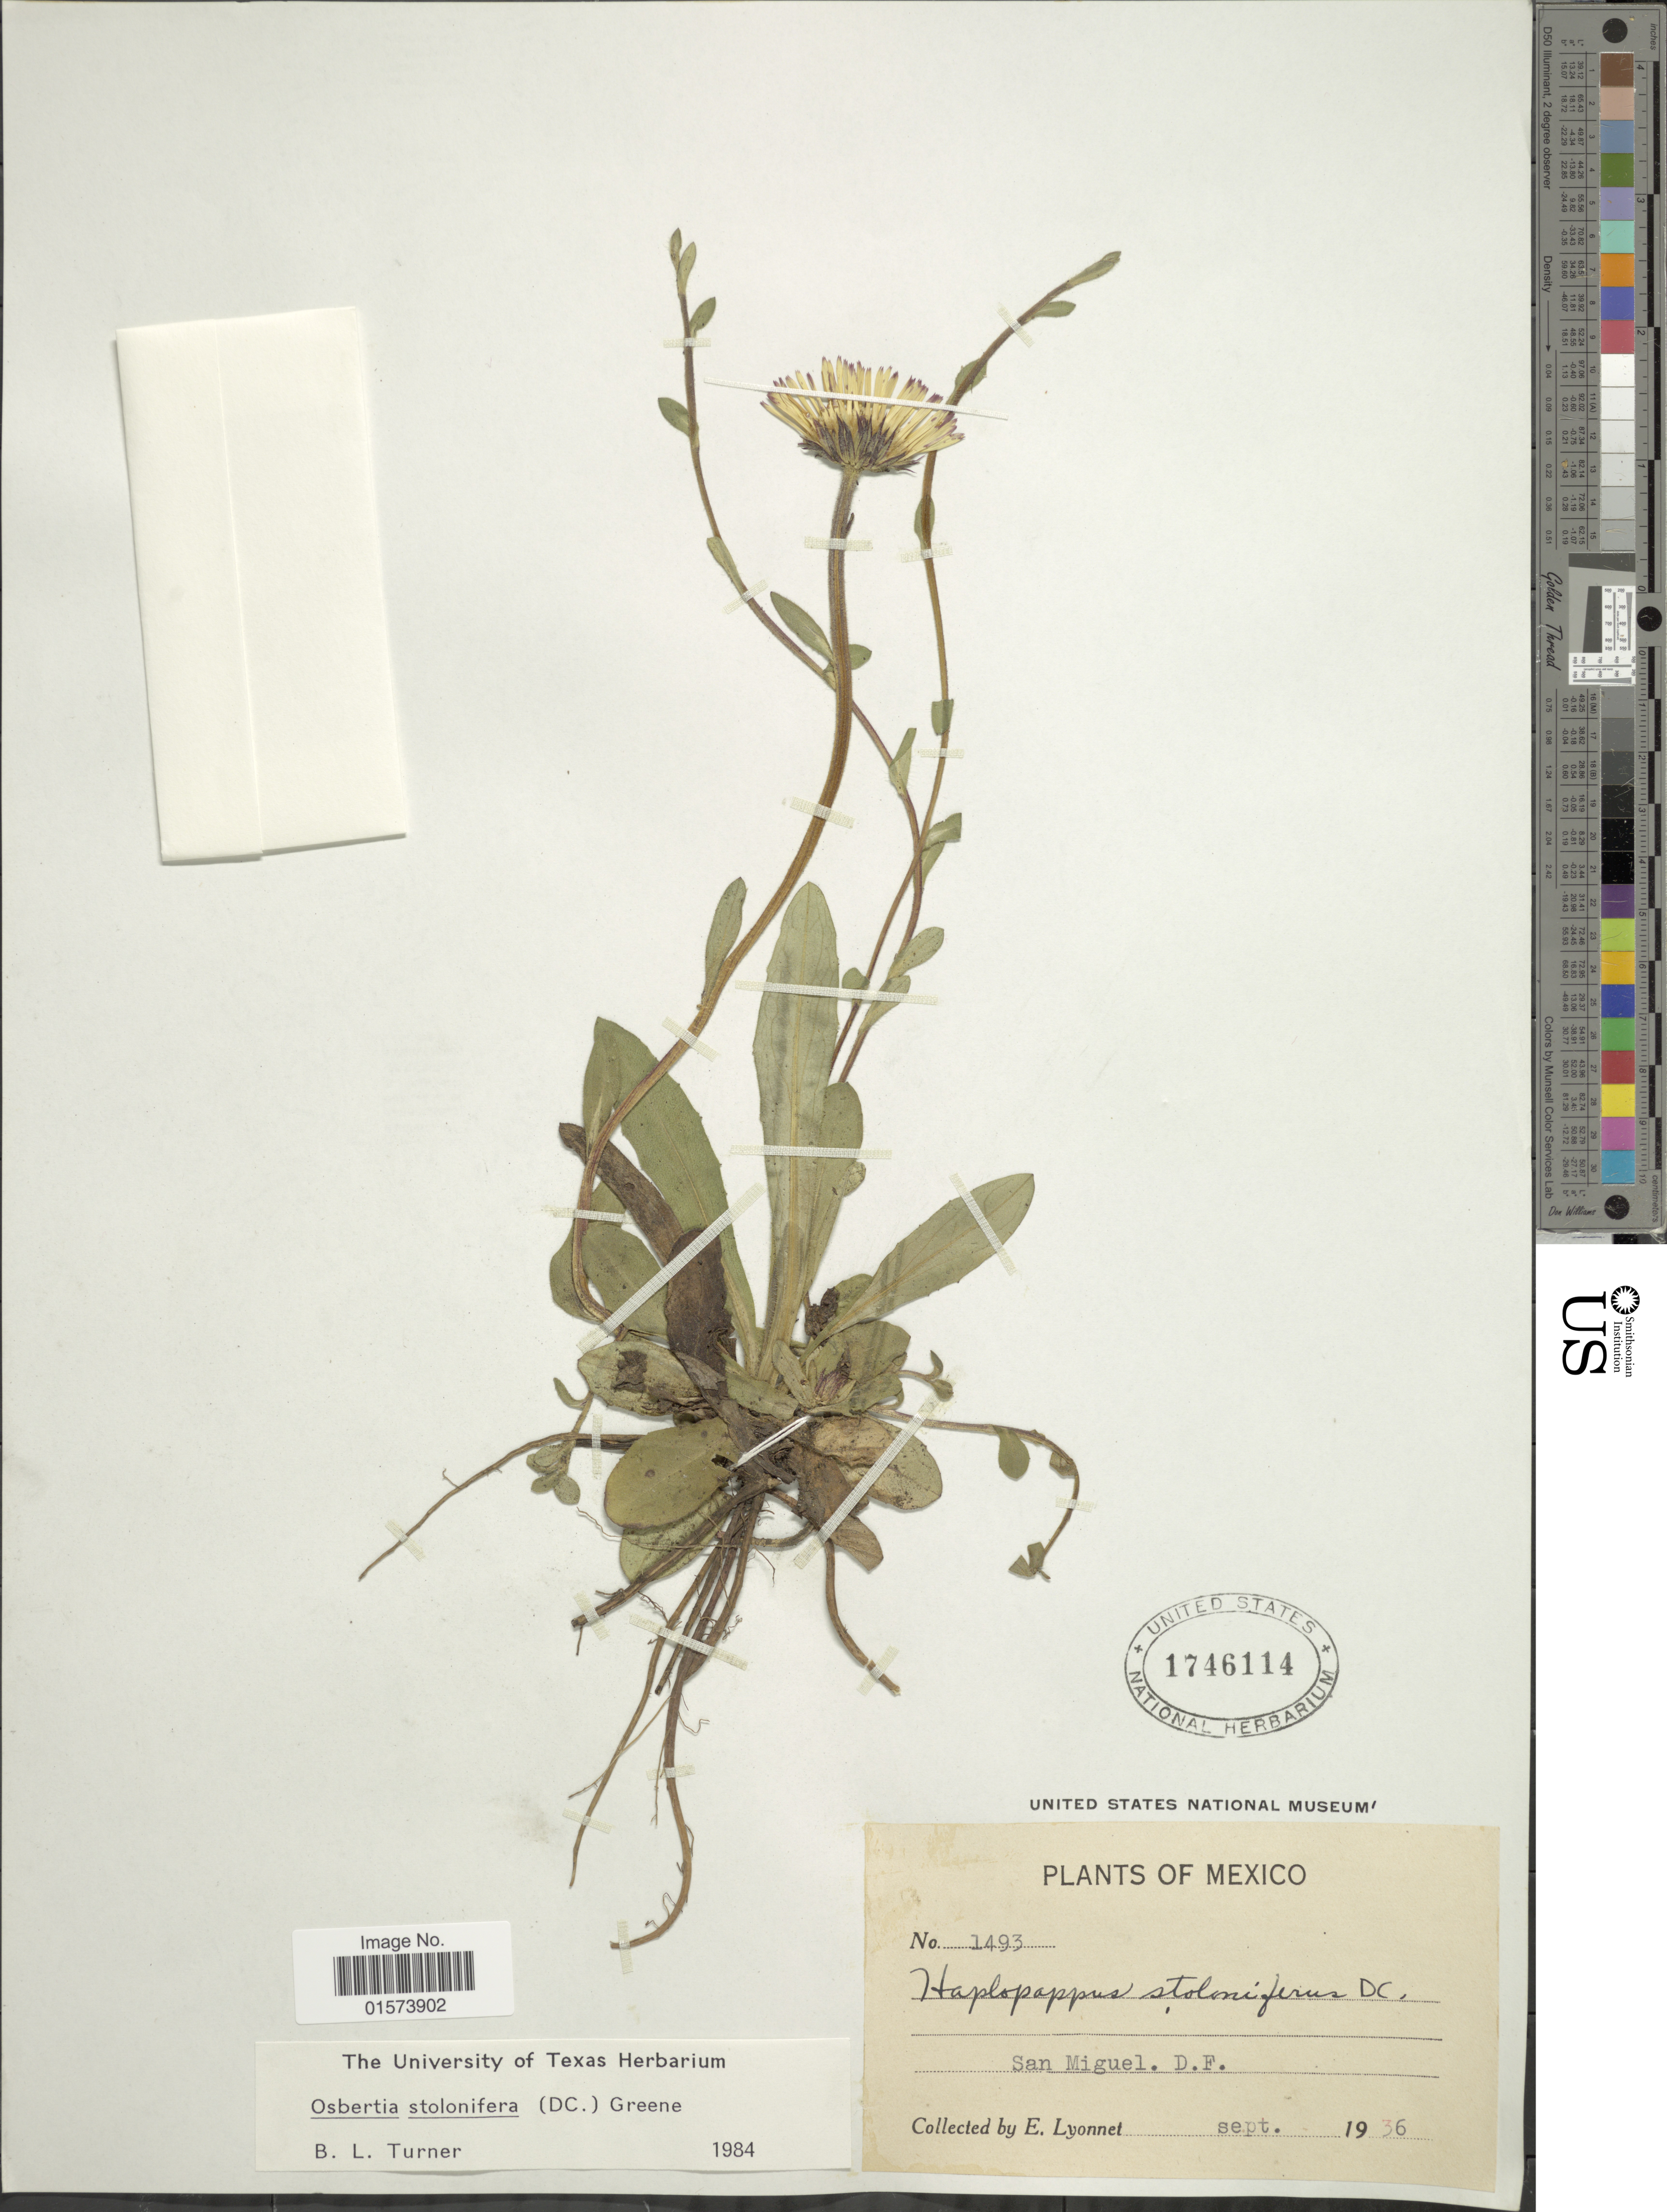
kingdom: Plantae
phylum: Tracheophyta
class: Magnoliopsida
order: Asterales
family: Asteraceae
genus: Osbertia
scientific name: Osbertia stolonifera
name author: (DC.) Greene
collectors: E. Lyonnet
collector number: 1493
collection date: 1936-09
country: Mexico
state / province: Distrito Federal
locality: San Miguel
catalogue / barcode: US 1746114